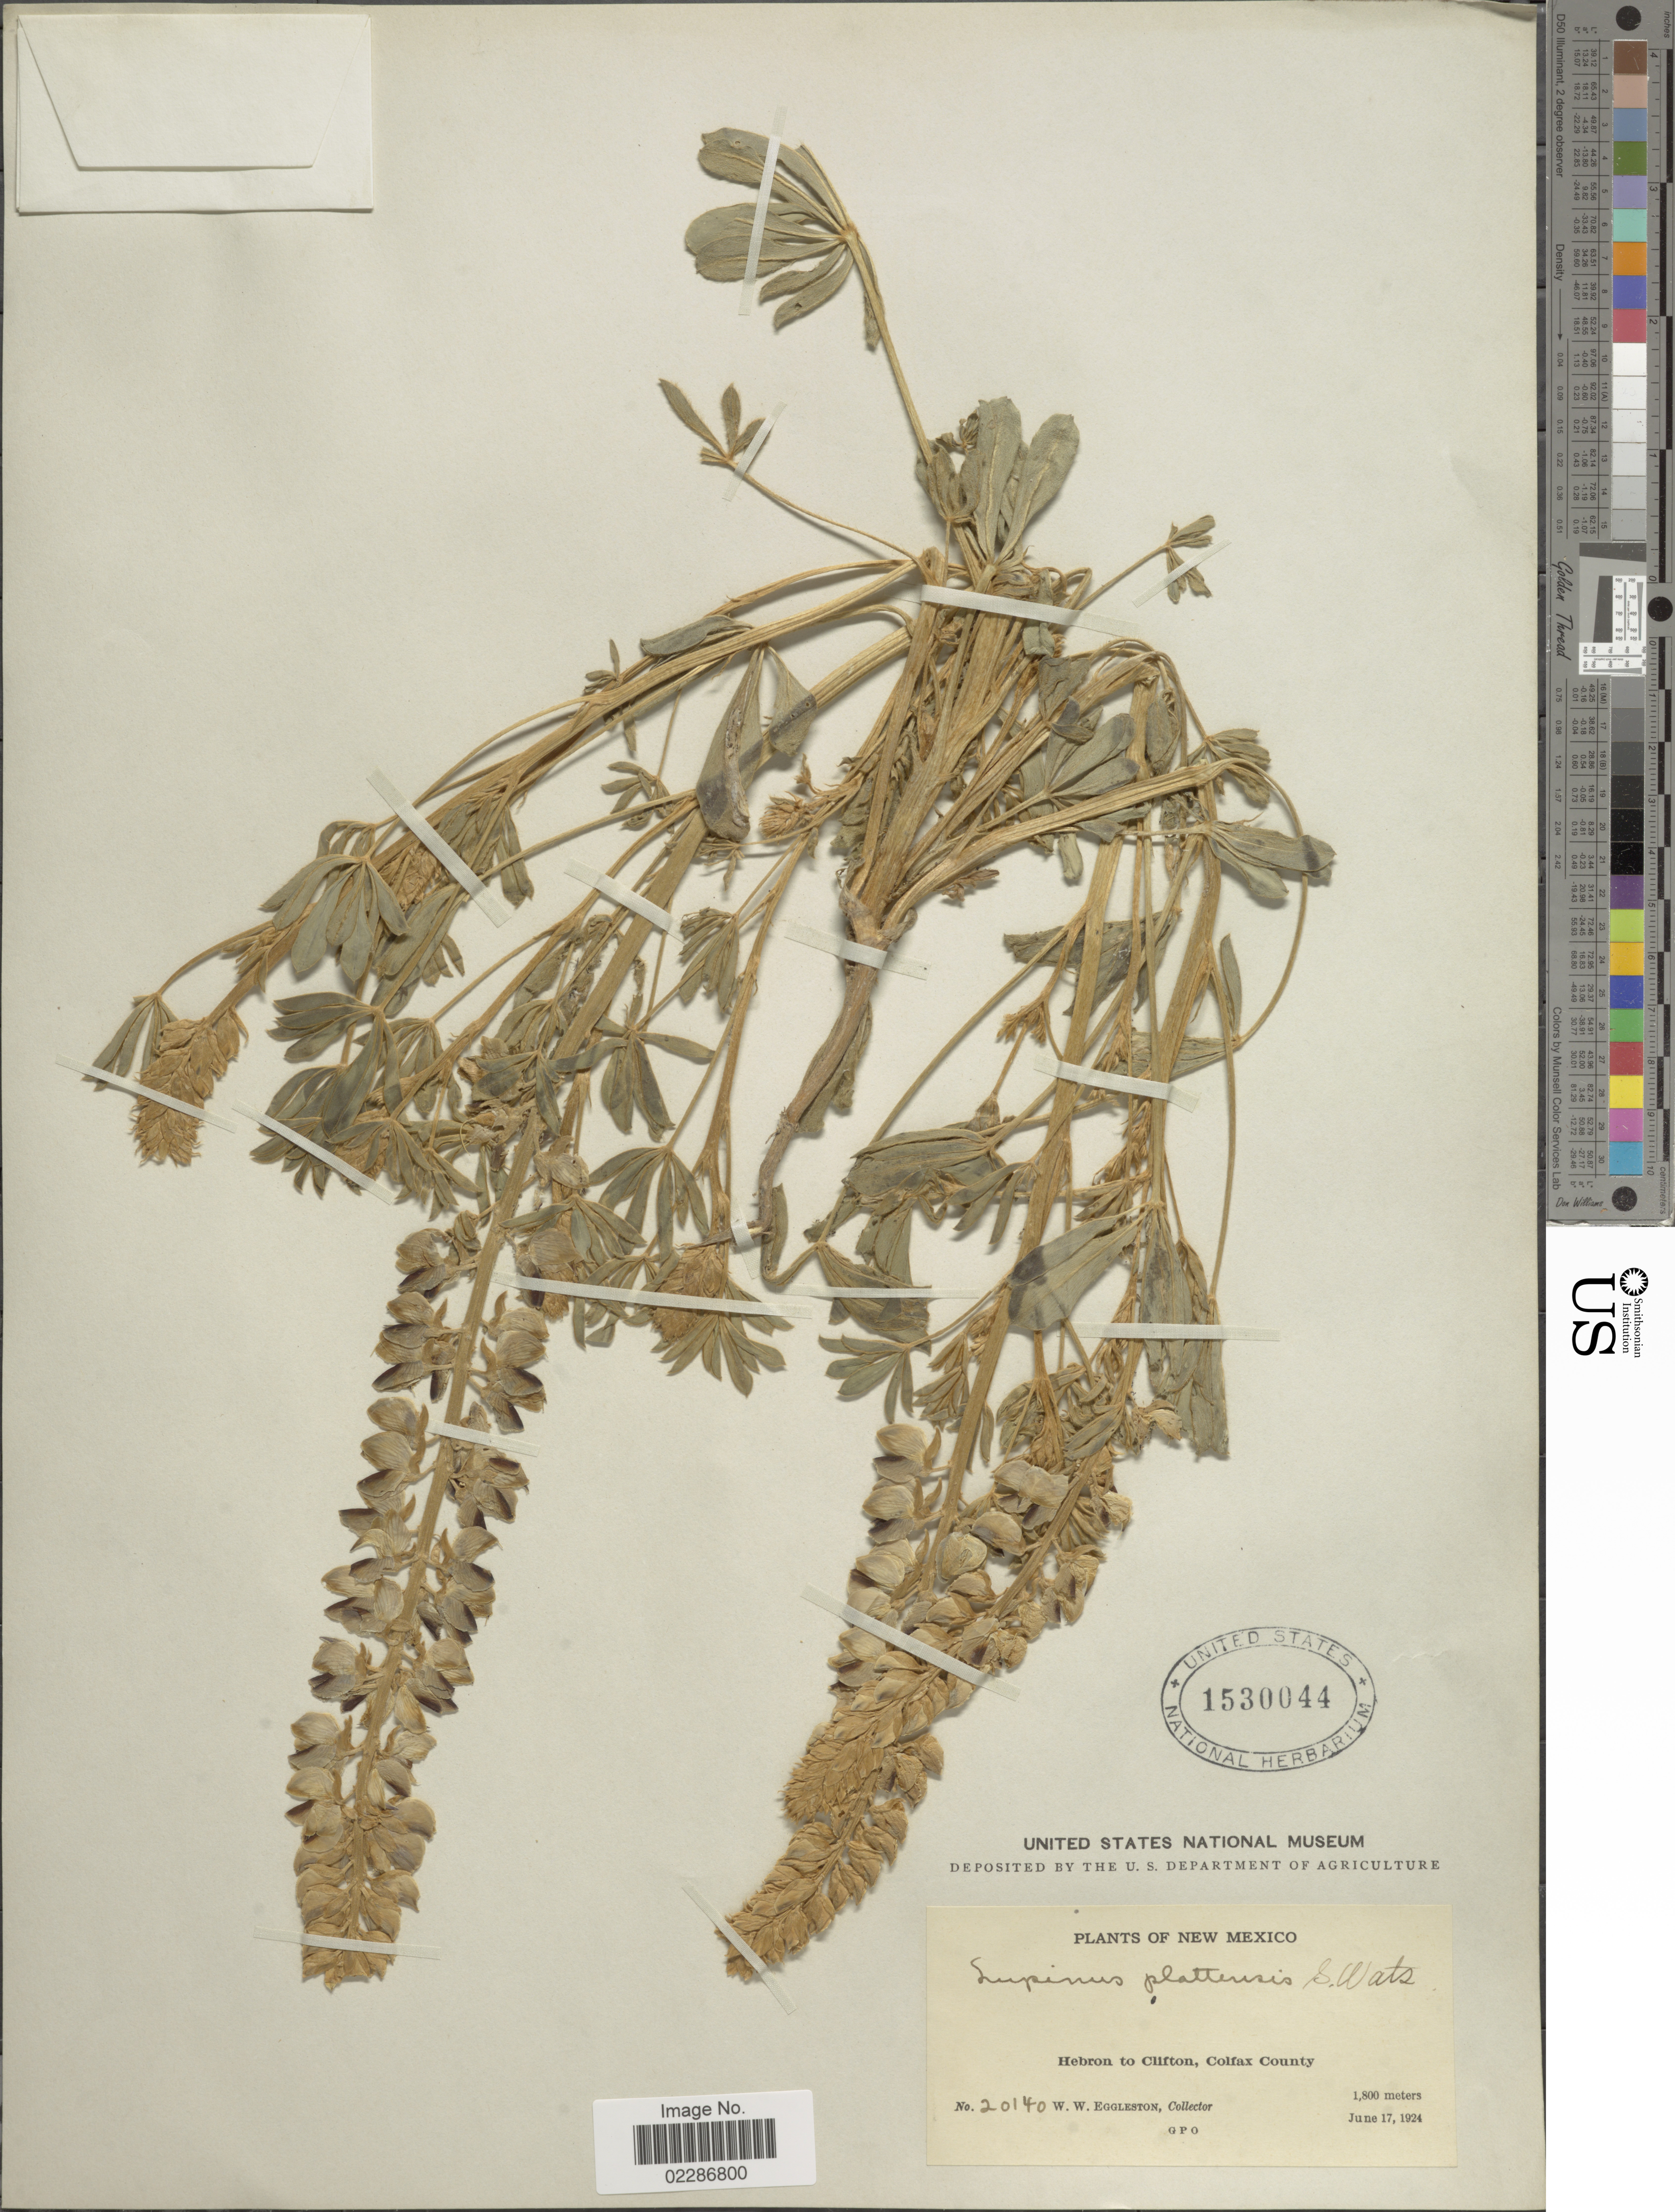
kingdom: Plantae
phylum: Tracheophyta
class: Magnoliopsida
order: Fabales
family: Fabaceae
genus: Lupinus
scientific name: Lupinus plattensis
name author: S. Watson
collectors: W. W. Eggleston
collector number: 20140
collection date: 1924-06-17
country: United States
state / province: New Mexico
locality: Hebron to Clifton, Colfax County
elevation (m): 1800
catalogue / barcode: US 1530044